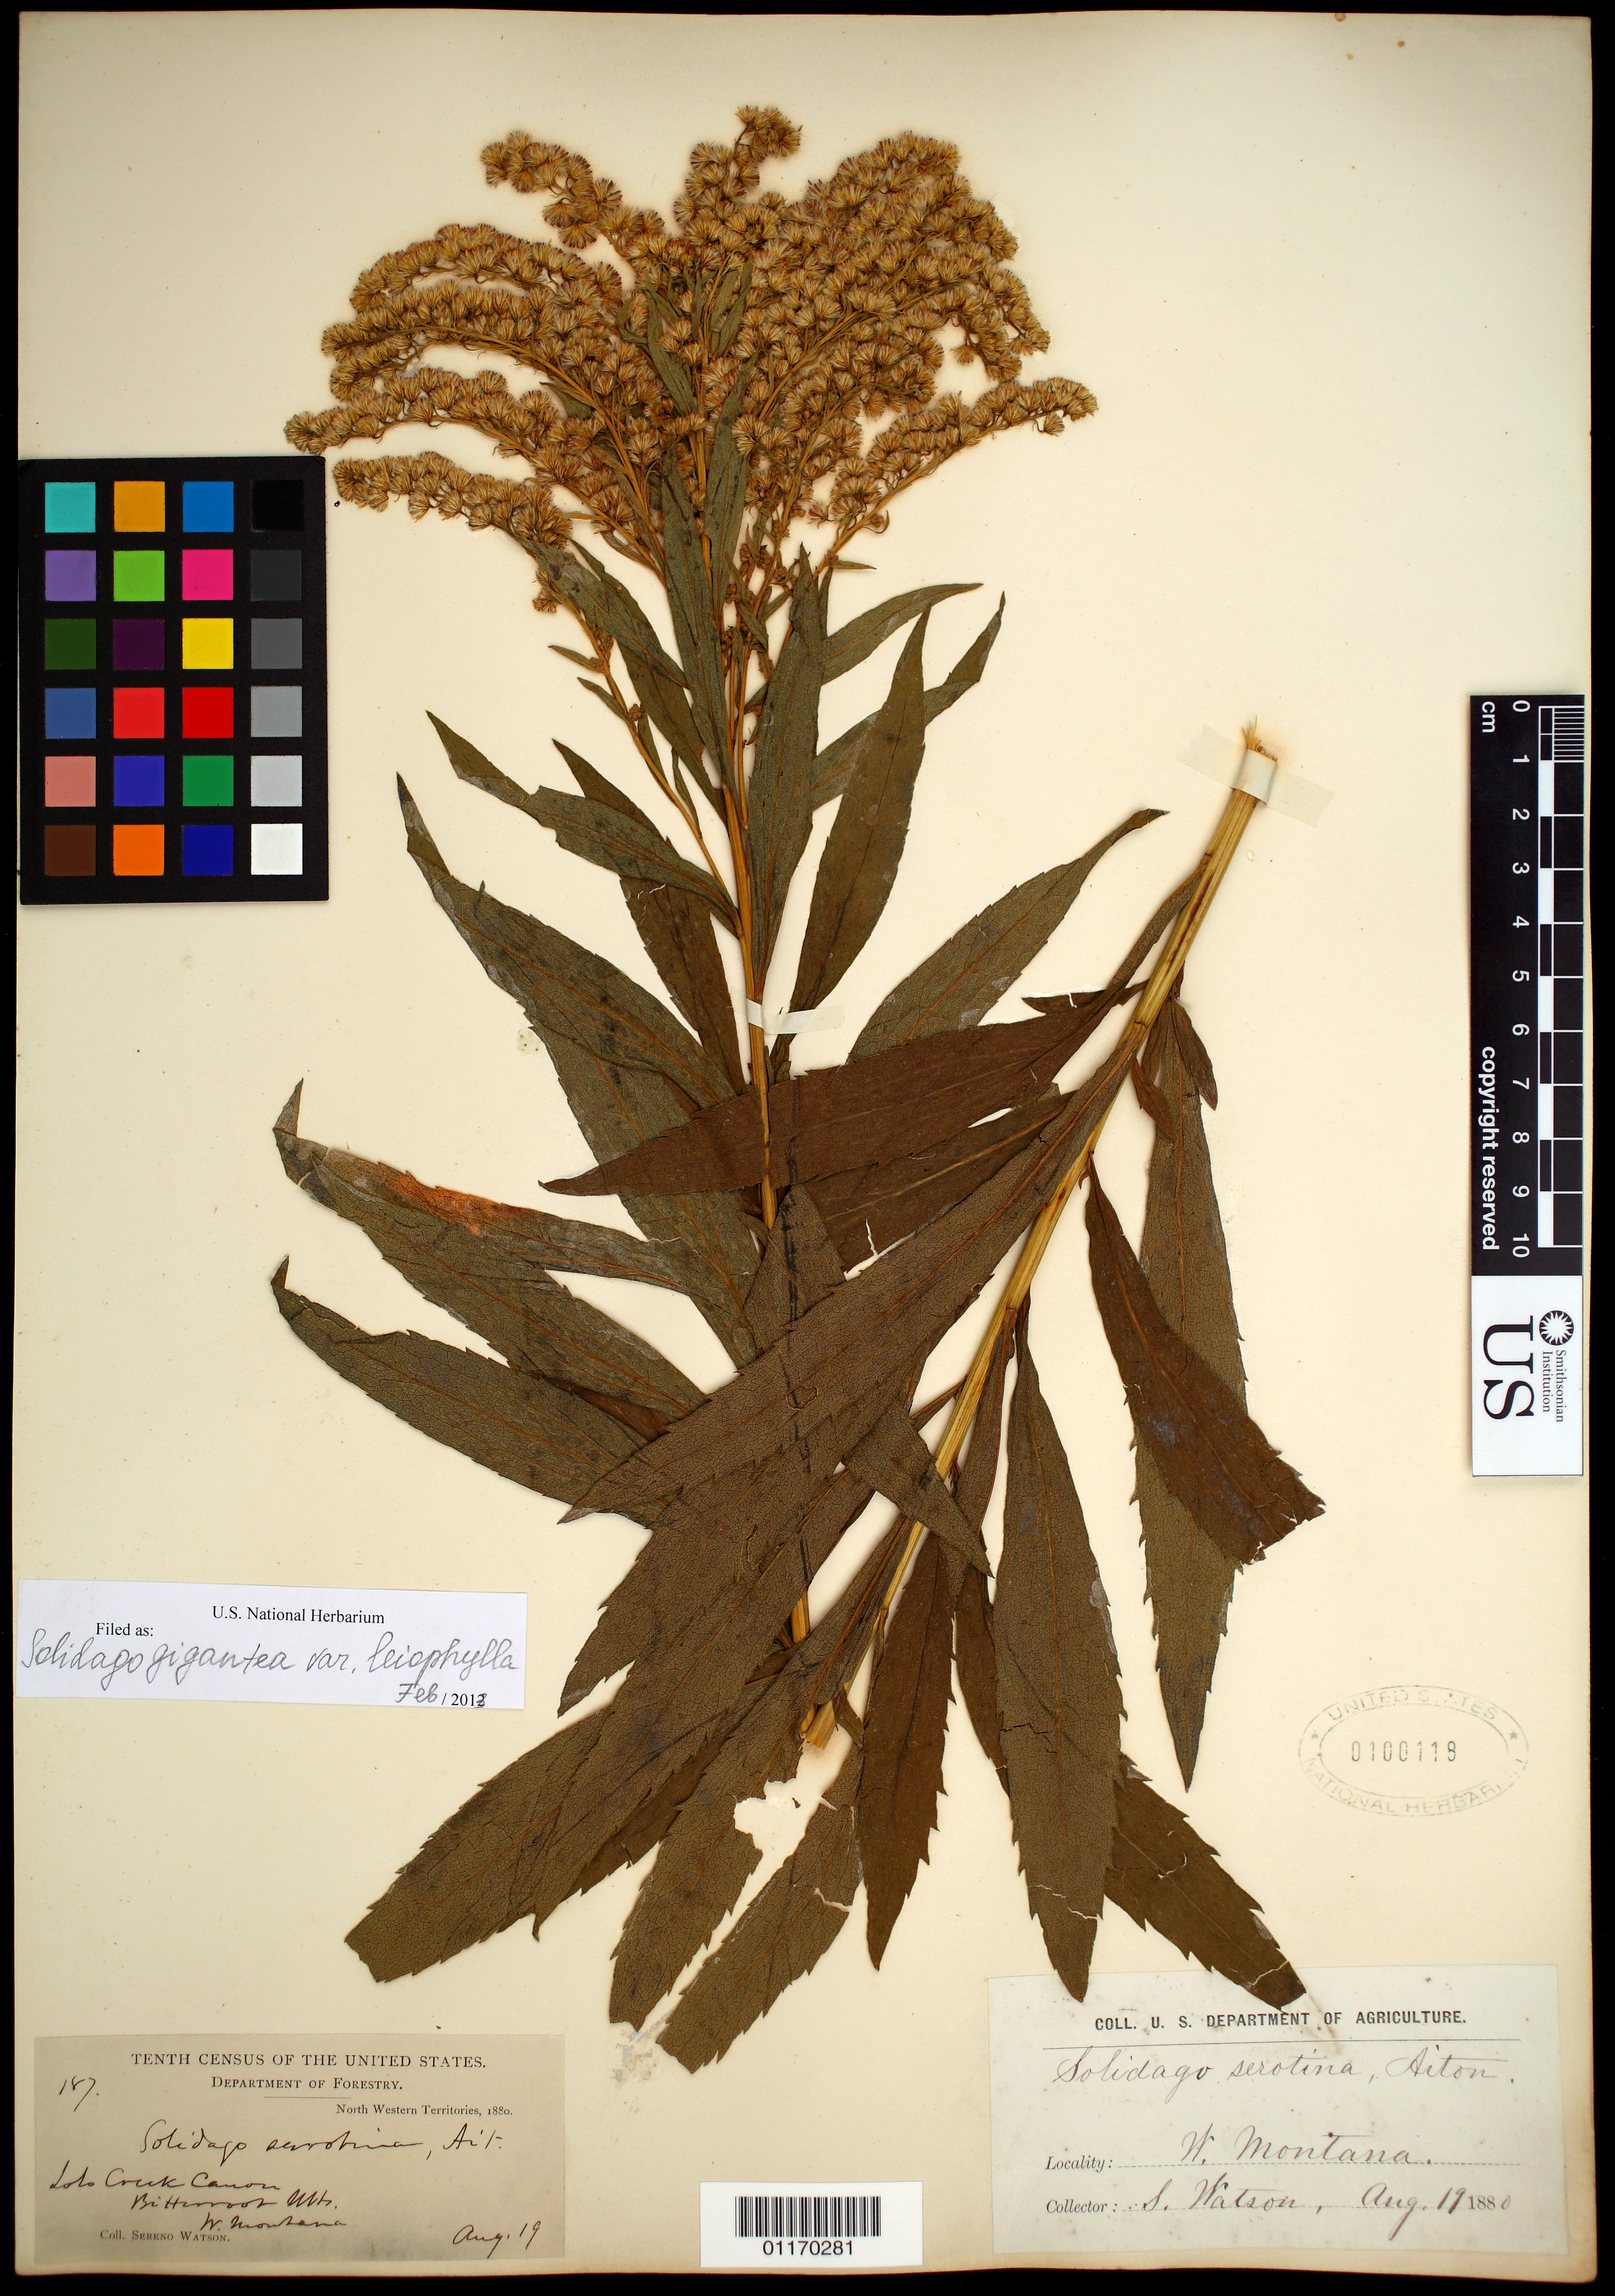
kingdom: Plantae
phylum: Tracheophyta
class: Magnoliopsida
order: Asterales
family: Asteraceae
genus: Solidago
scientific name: Solidago gigantea var. leiophylla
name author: Fernald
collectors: S. Watson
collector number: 187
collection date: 1880-08-19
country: United States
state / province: Montana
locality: Lolo Creek, Bitterroot Mts.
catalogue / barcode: US 100118